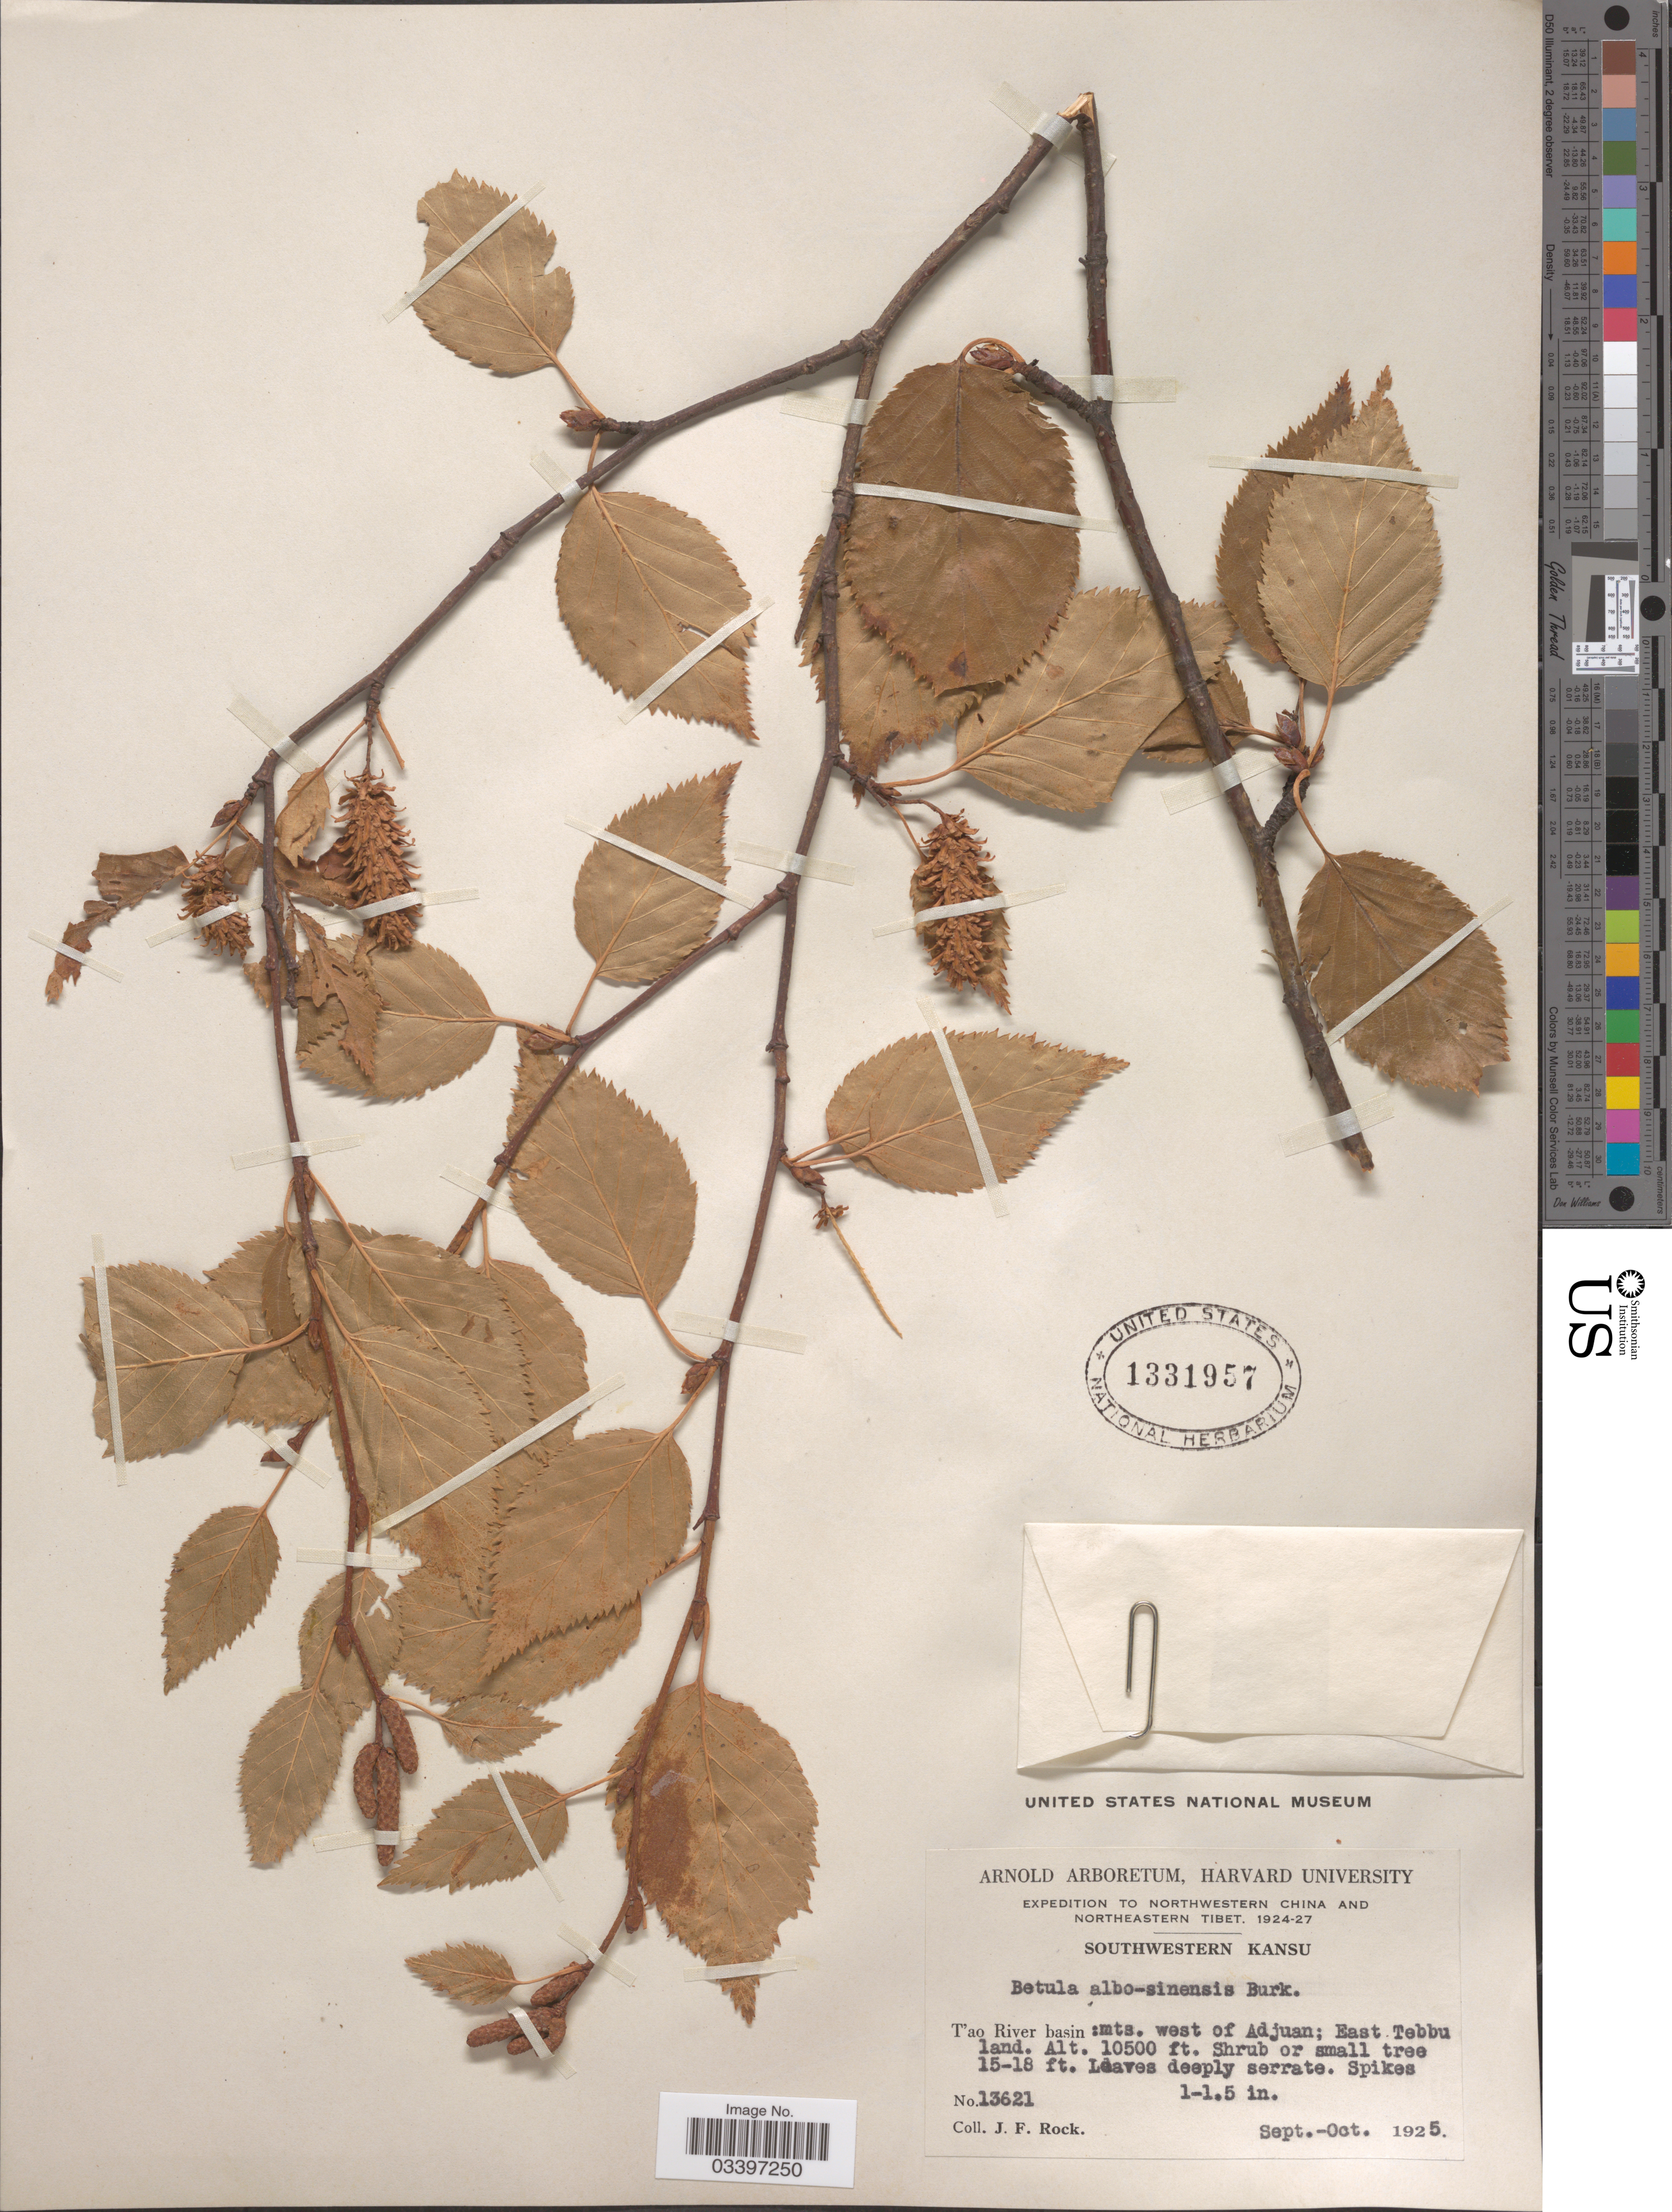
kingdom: Plantae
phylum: Tracheophyta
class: Magnoliopsida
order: Fagales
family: Betulaceae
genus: Betula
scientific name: Betula albosinensis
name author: Burkill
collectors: J. Rock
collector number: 13621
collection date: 1925-09/1925-10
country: China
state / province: Gansu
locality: Northwestern China and Northeastern Tibet. Southwestern Kansu. T'ao River basin: mts. west of Adjuan; East Tebbu land.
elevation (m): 3200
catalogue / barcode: US 1331957